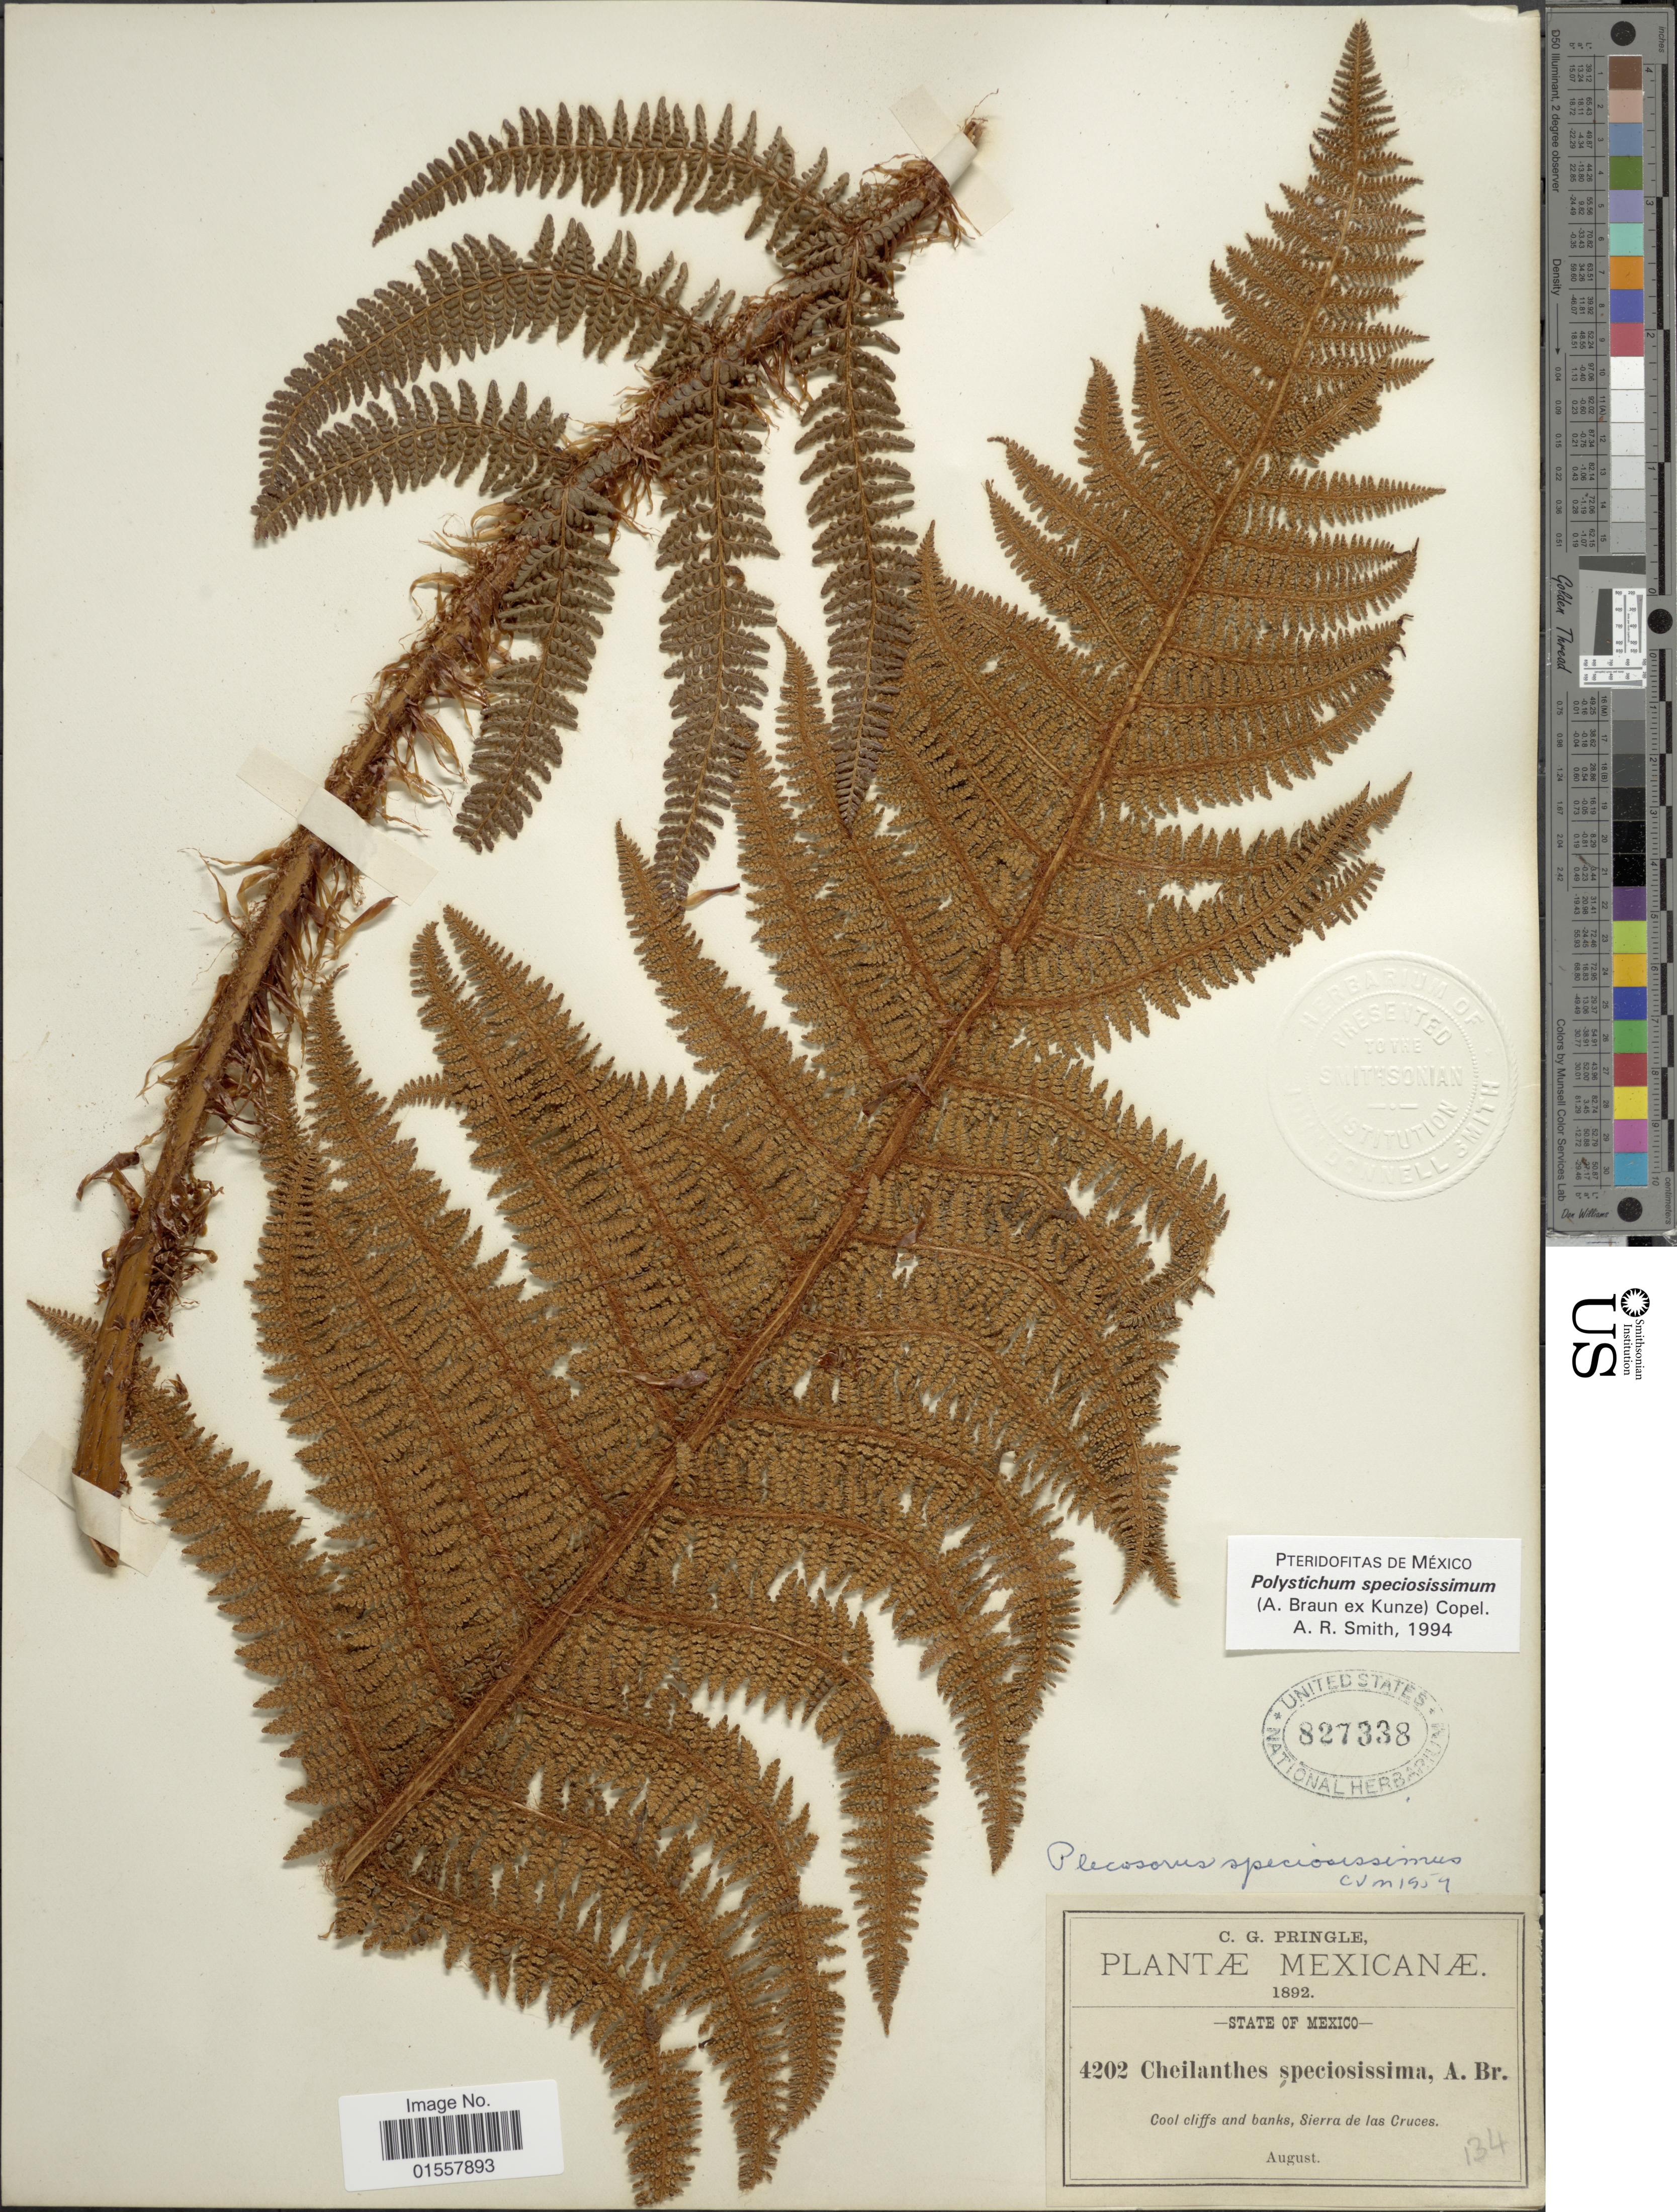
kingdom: Plantae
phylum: Tracheophyta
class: Polypodiopsida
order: Polypodiales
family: Dryopteridaceae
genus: Polystichum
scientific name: Polystichum speciosissimum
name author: (A. Braun ex Kunze) Copel.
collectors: C. G. Pringle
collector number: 4202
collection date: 1892-08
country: Mexico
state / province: México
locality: Mexicanae, State of Mexico, Sierra de las Cruces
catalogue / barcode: US 827338